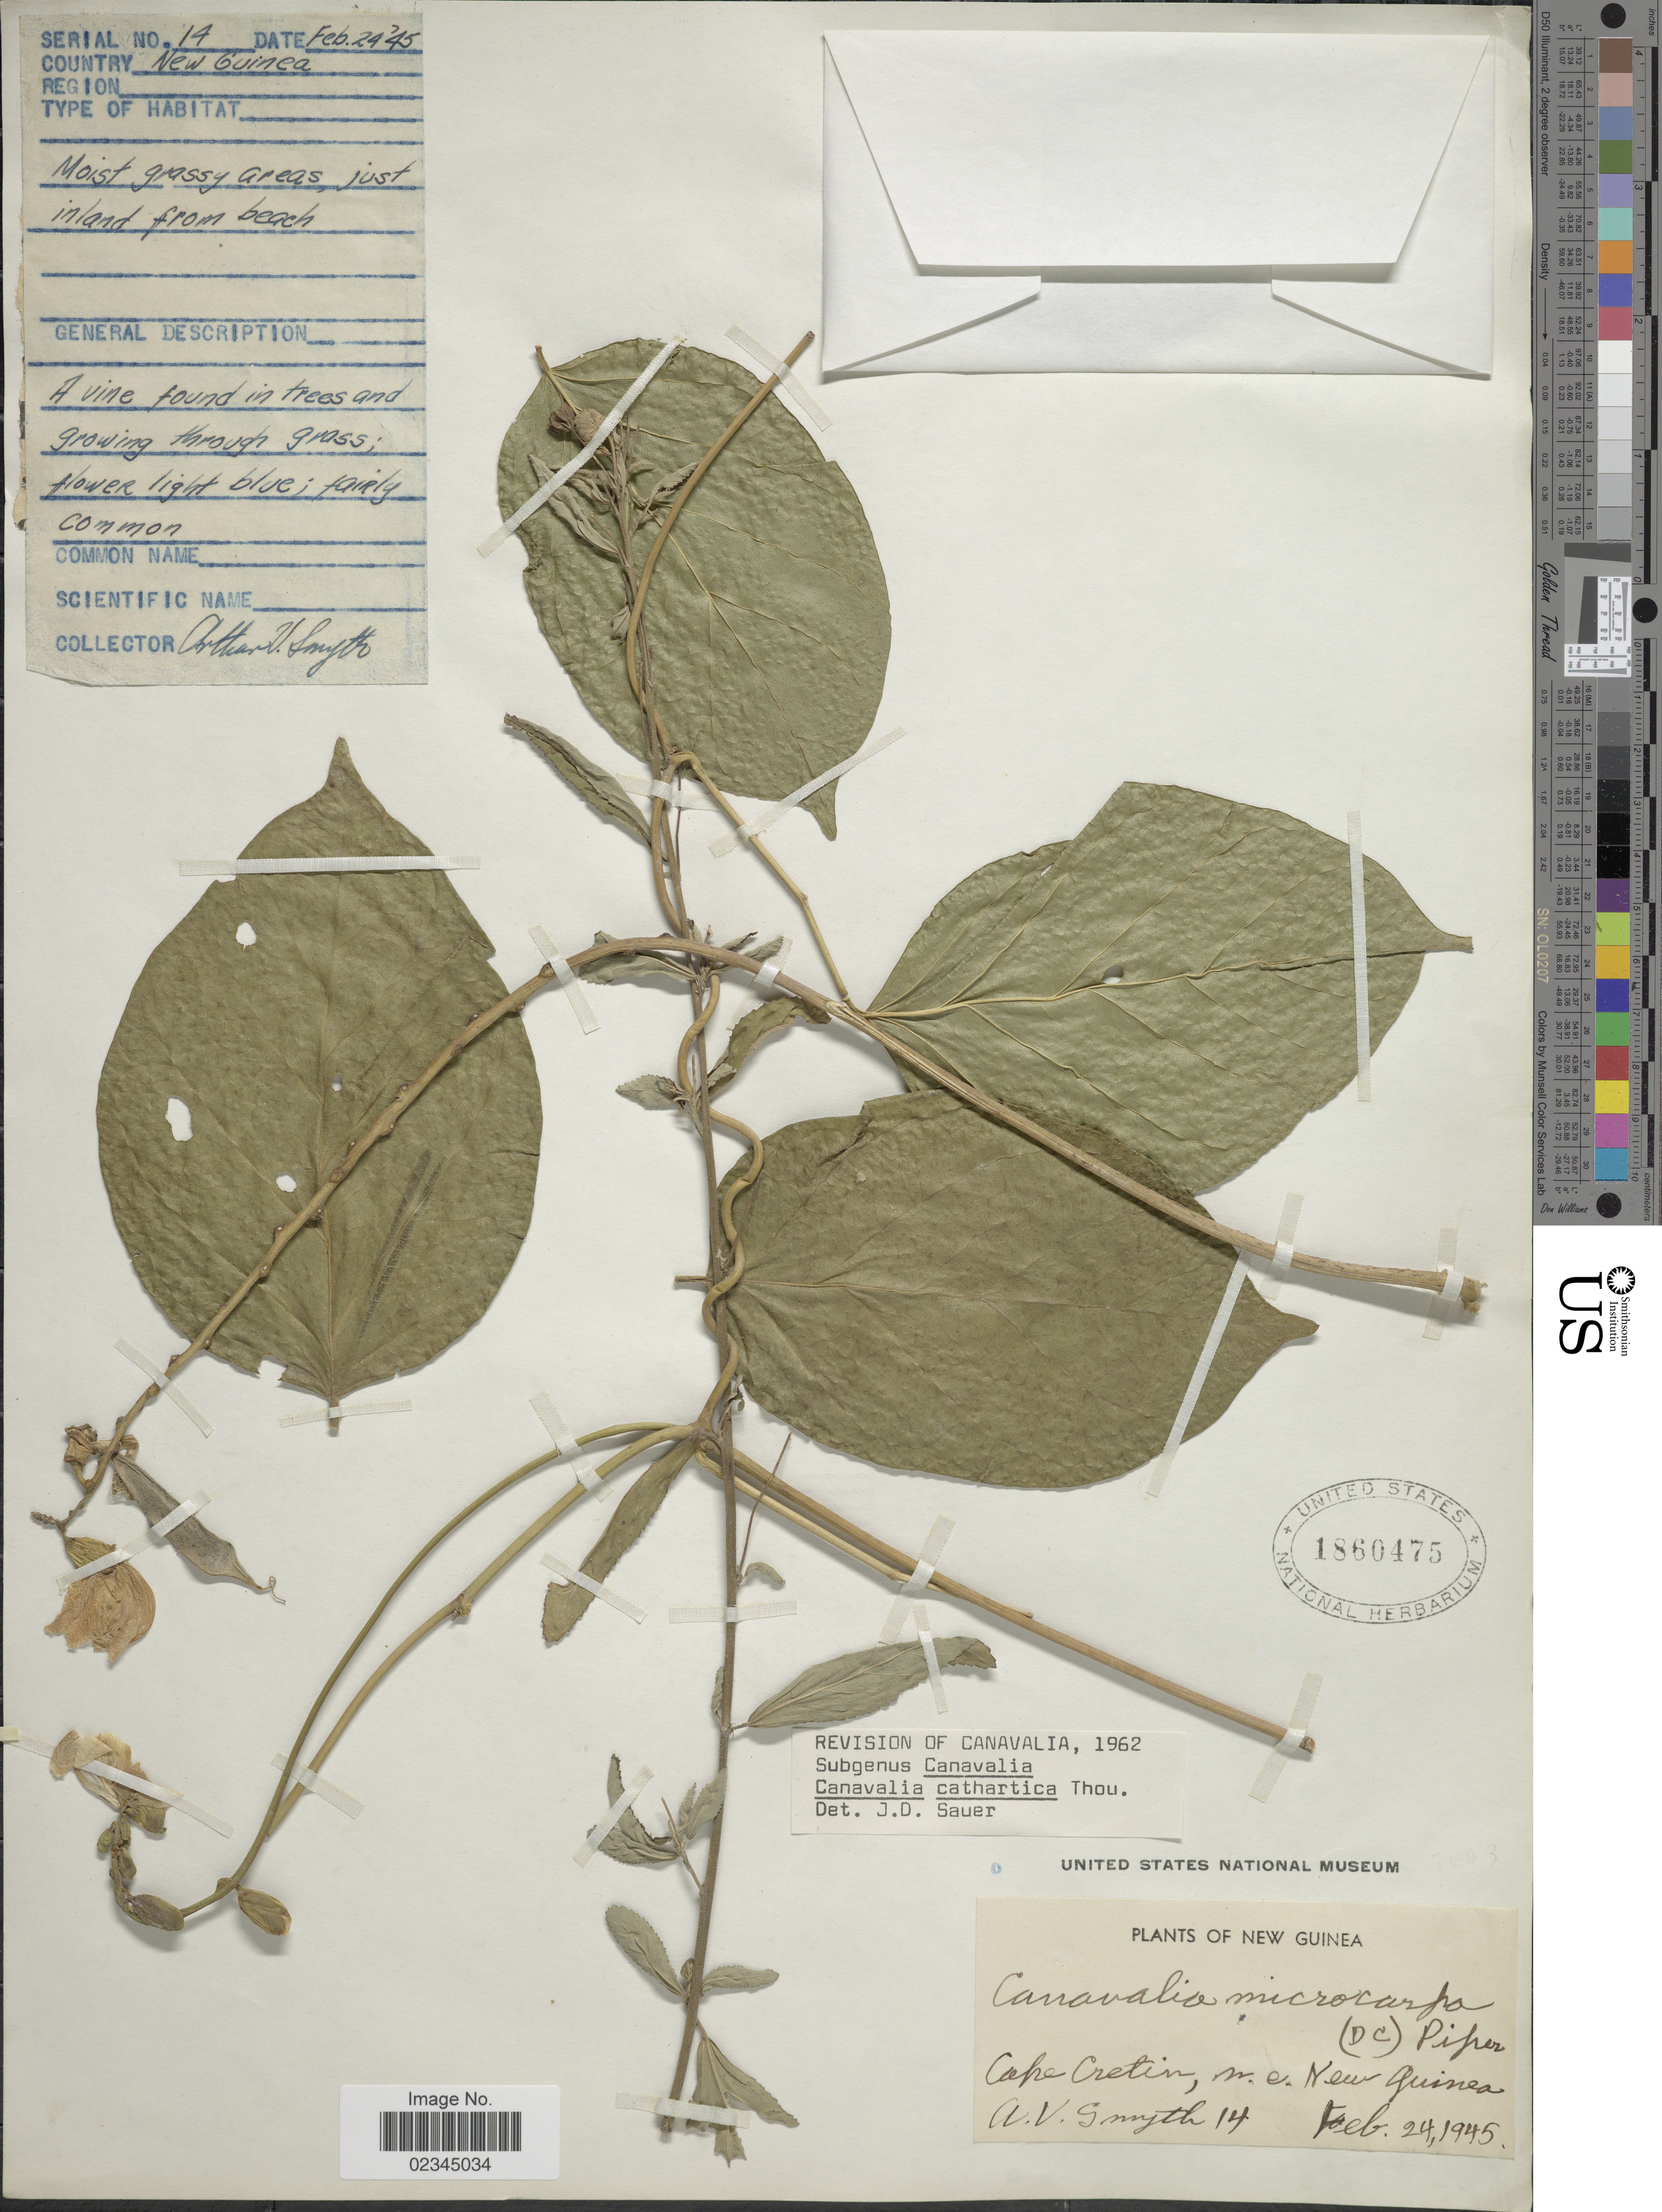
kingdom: Plantae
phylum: Tracheophyta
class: Magnoliopsida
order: Fabales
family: Fabaceae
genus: Canavalia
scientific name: Canavalia cathartica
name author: Thouars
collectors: A. V. Smyth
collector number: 14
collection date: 1945-02-24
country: Papua New Guinea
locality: New Guinea, Cape Cretin, n.e. New Guinea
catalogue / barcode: US 1860475